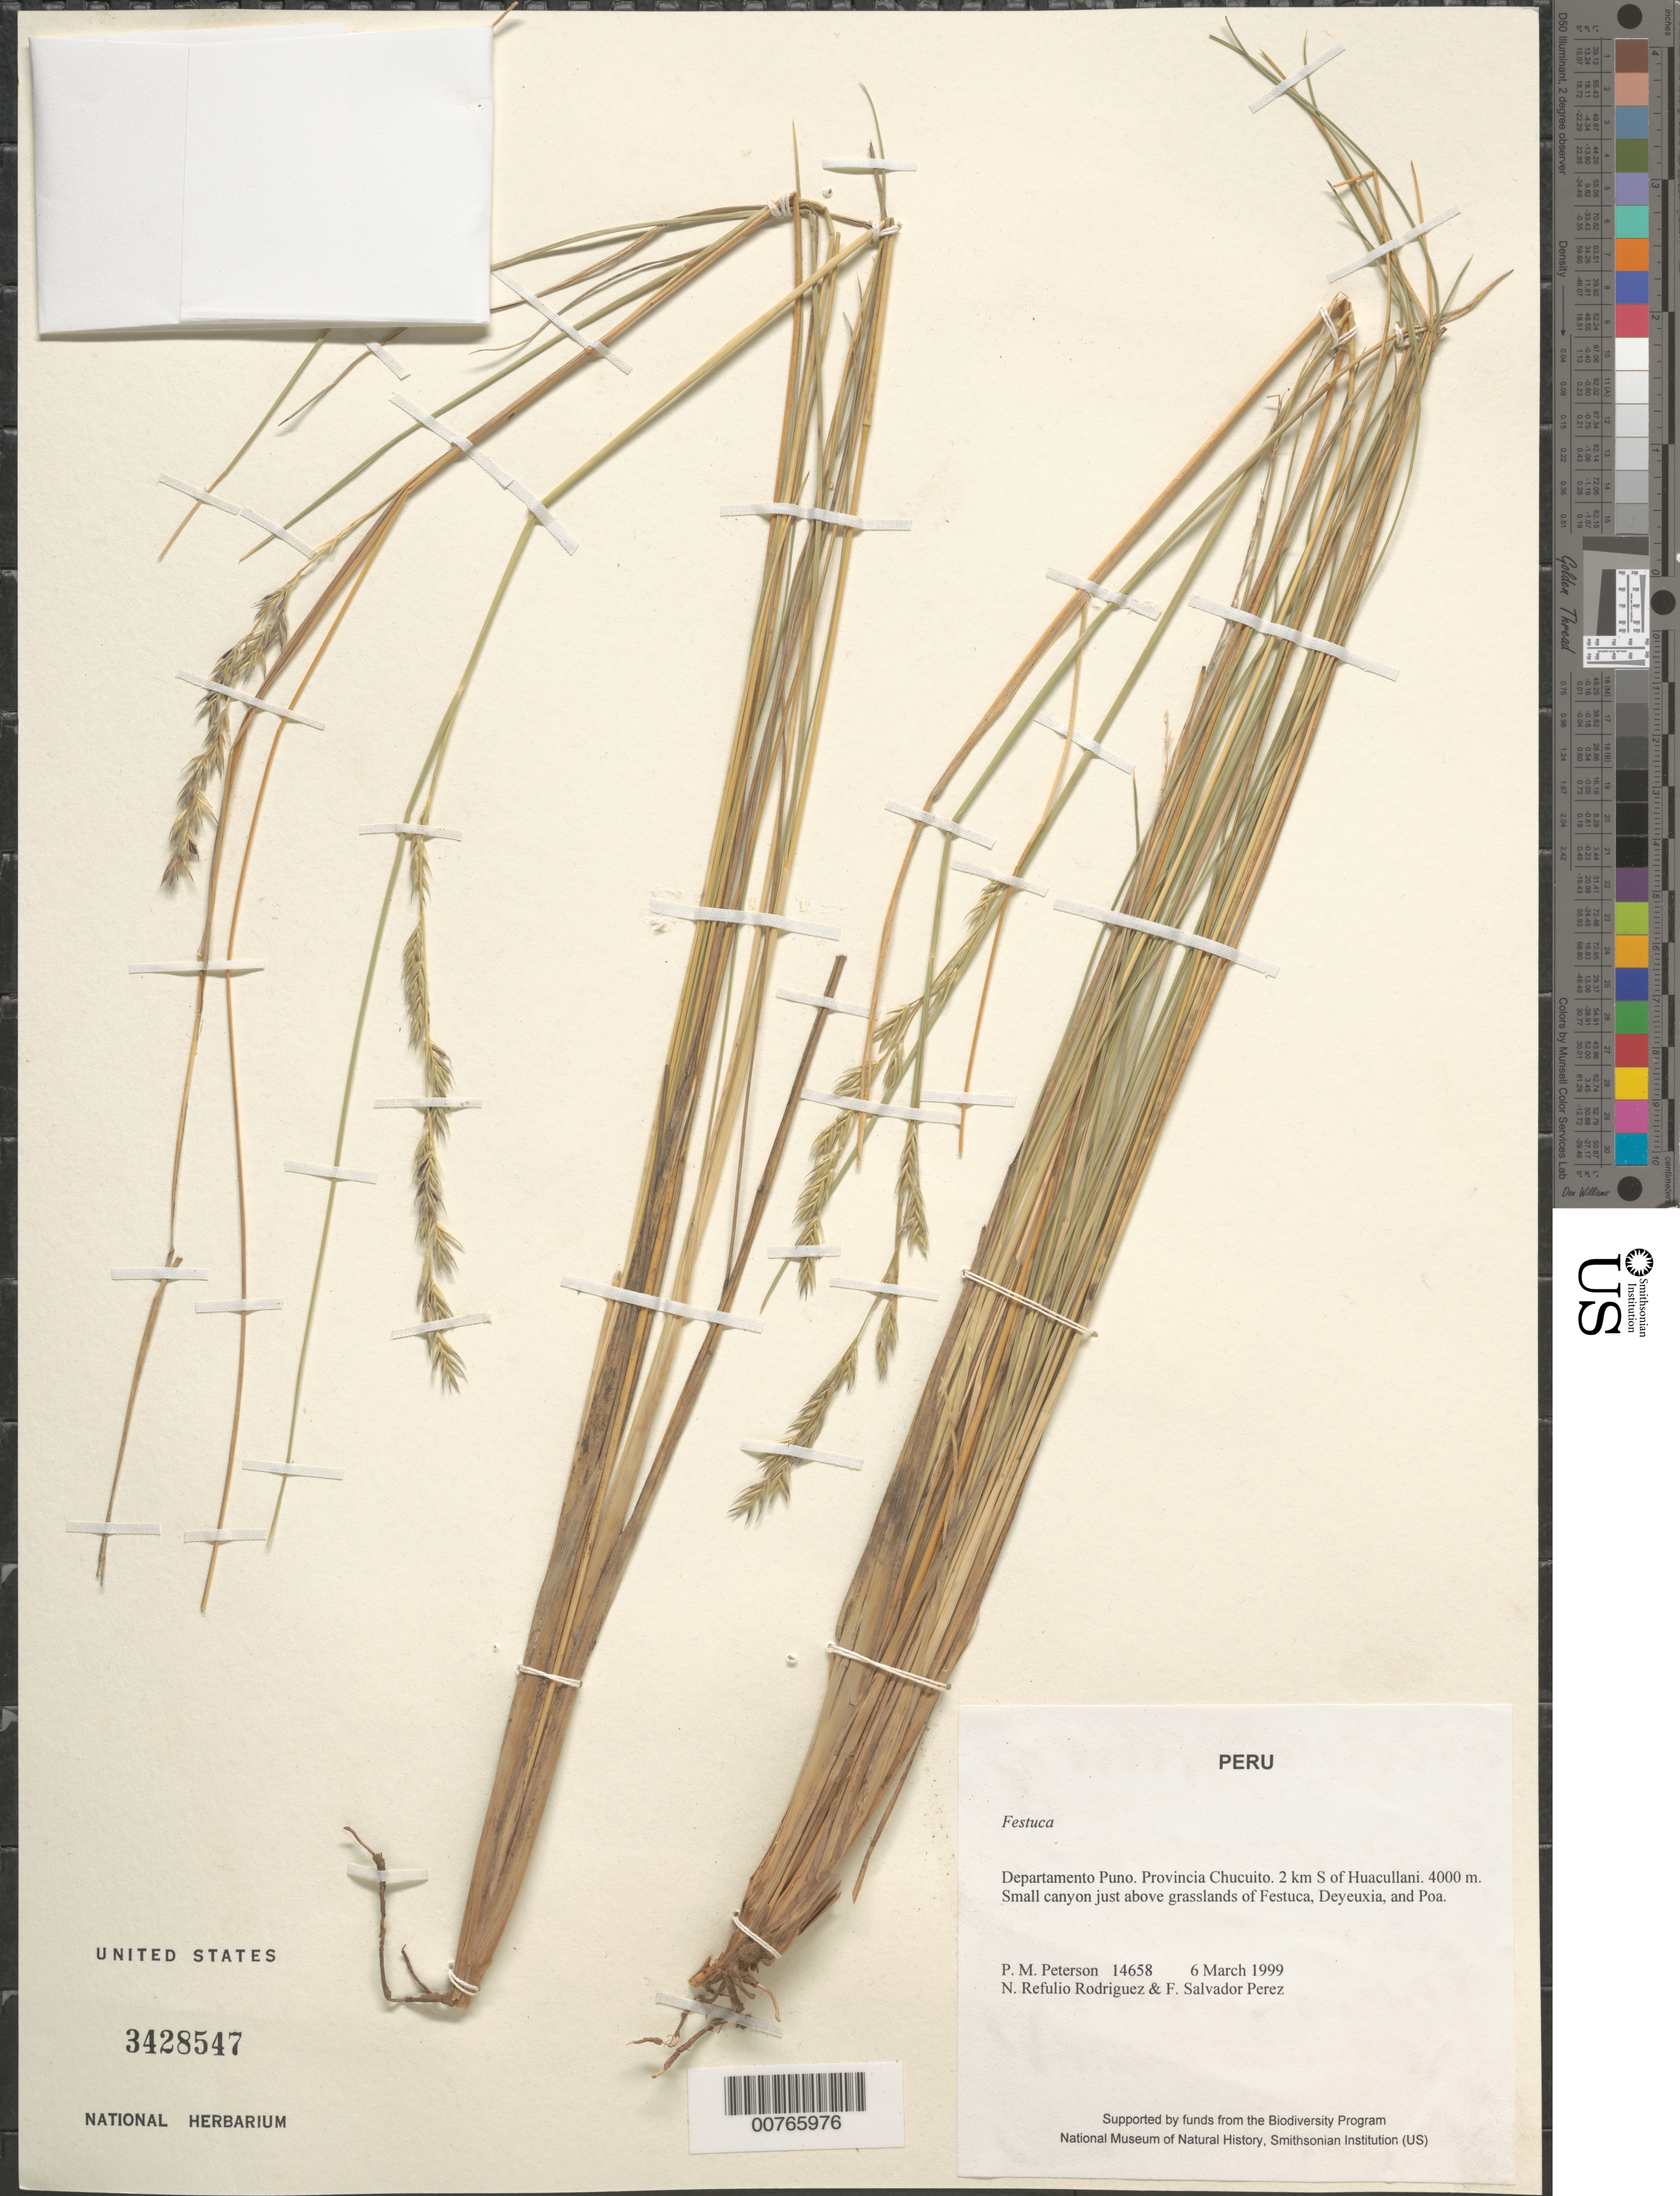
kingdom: Plantae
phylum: Tracheophyta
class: Liliopsida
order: Poales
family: Poaceae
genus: Festuca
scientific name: Festuca sp.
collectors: P. M. Peterson, N. Refulio-Rodríguez & F. Salvador Perez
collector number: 14658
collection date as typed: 06 Mar 1999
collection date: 1999-03-06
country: Peru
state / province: Puno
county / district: Chucuito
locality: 2 km S of Huacullani.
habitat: Small canyon just above grasslands of Festuca, Deyeuxia and Poa.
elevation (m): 4000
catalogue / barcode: US 3428547